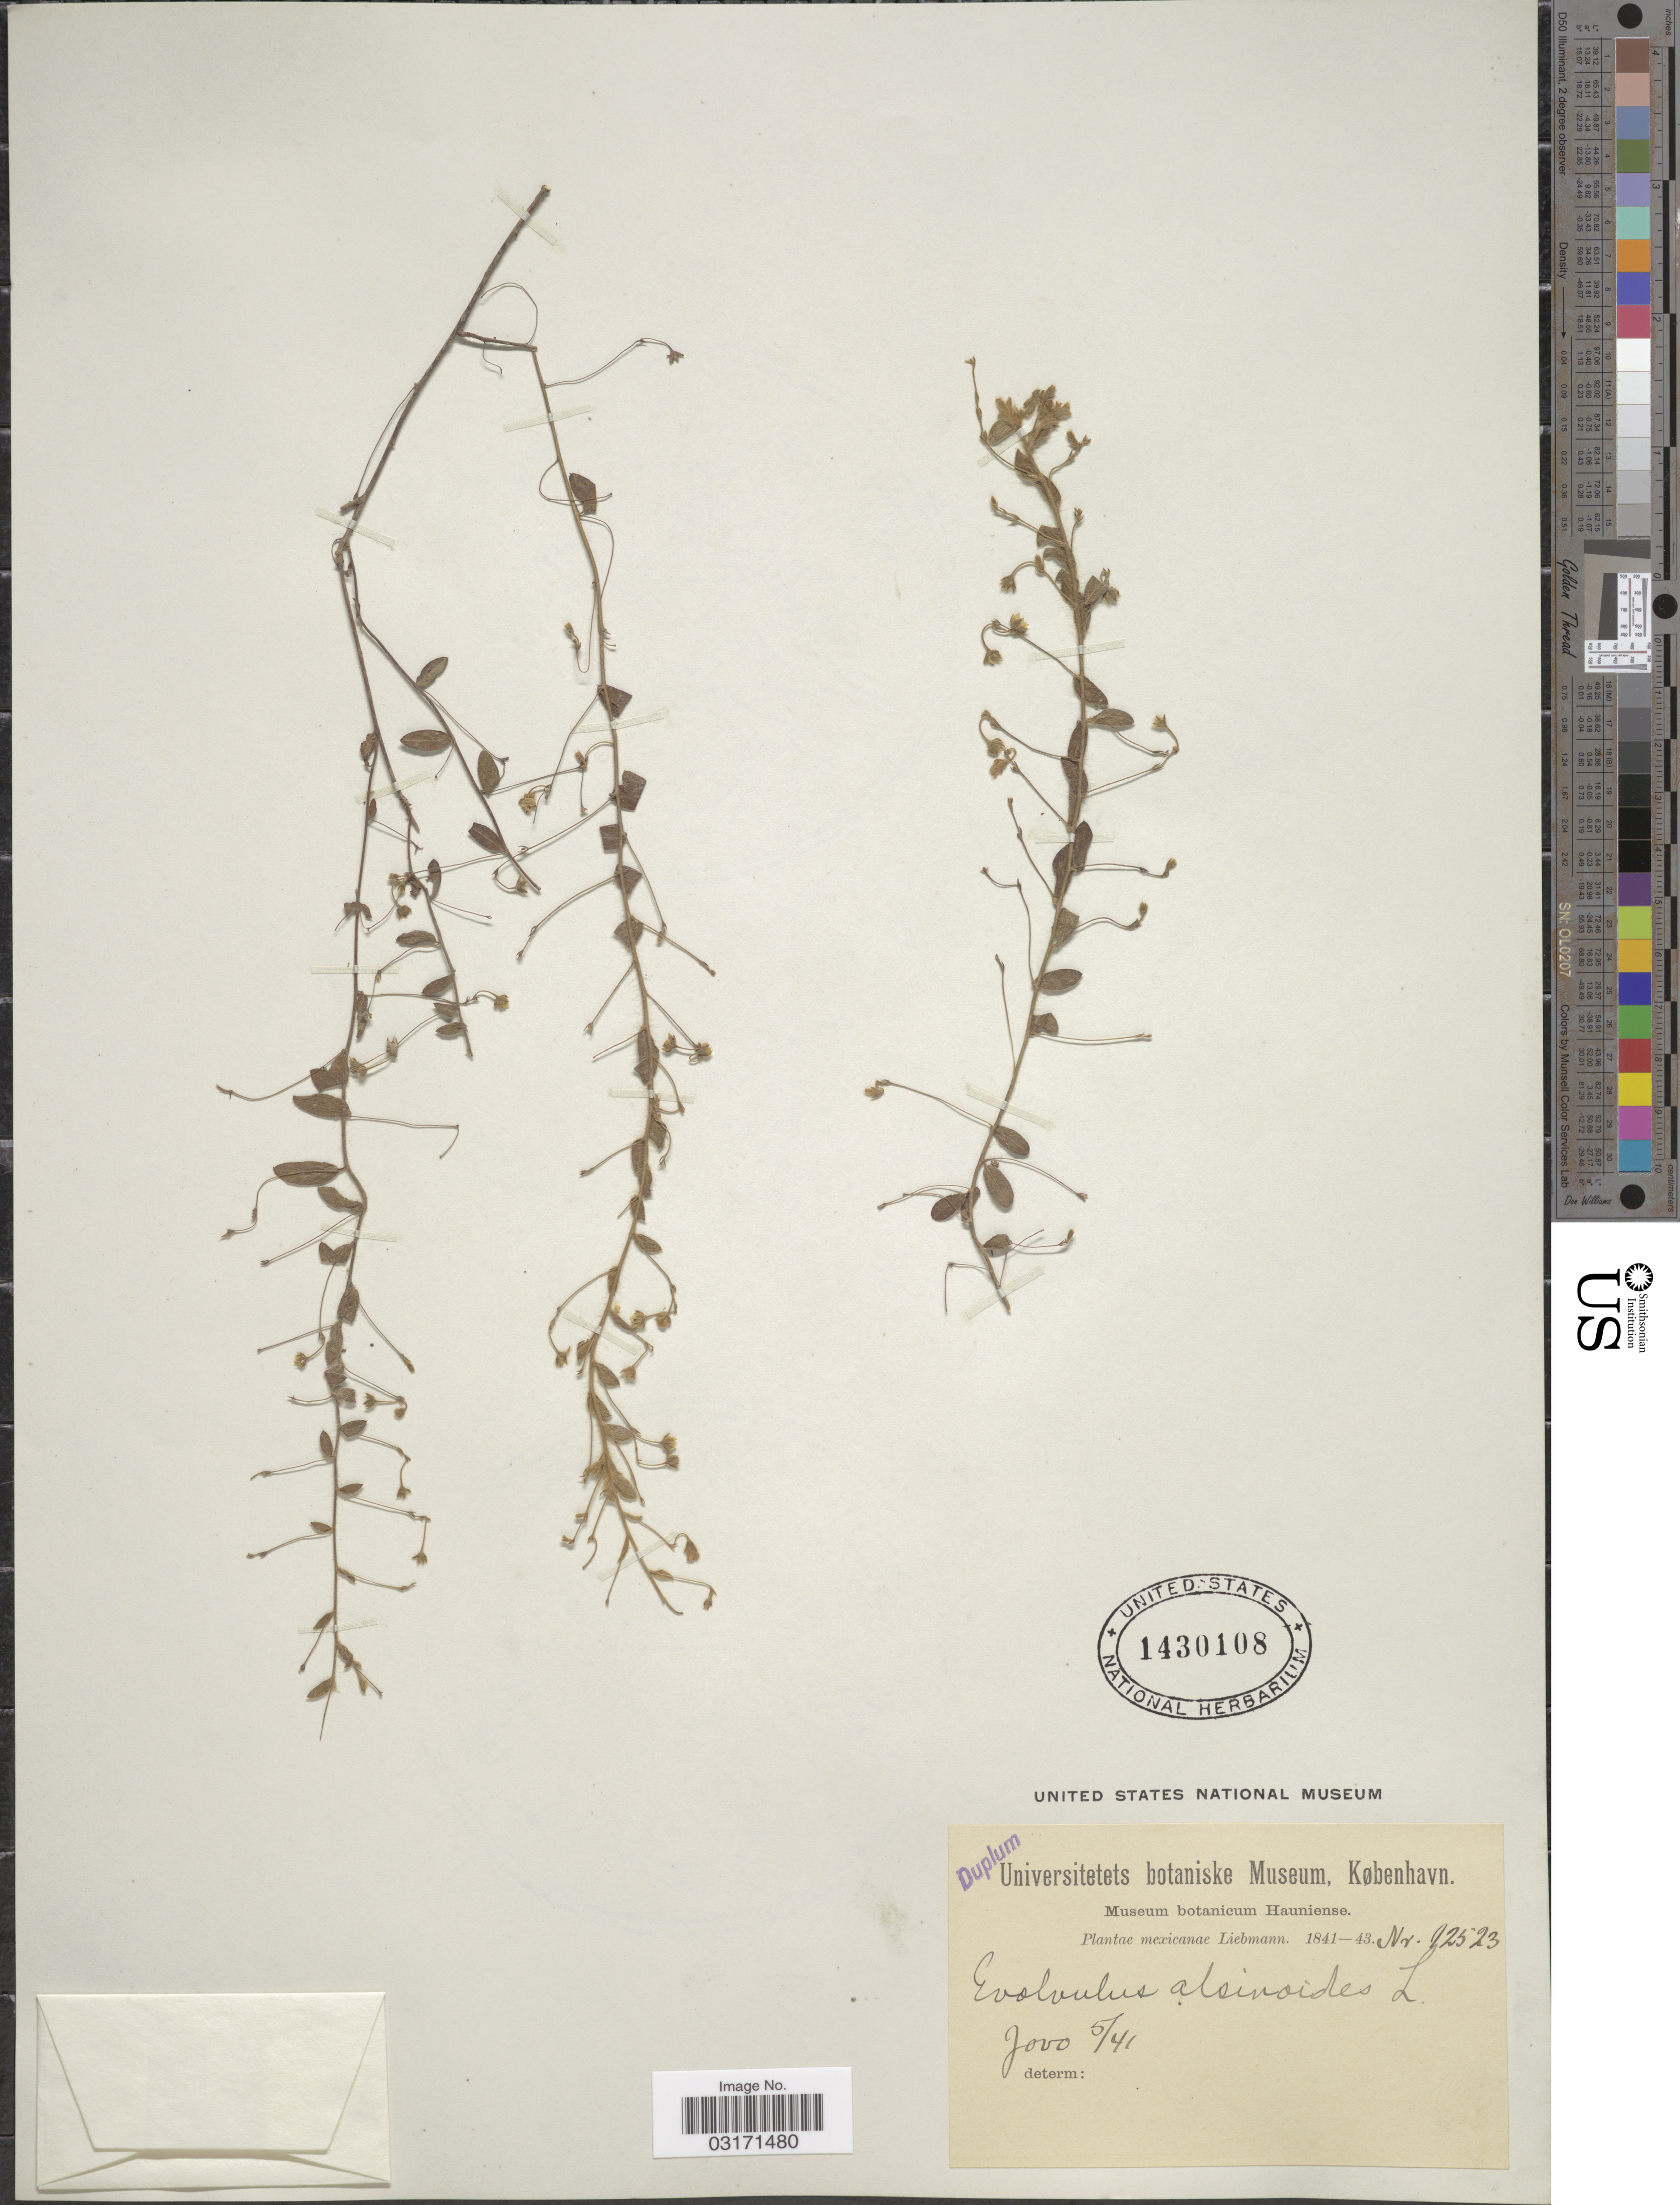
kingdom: Plantae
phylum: Tracheophyta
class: Magnoliopsida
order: Solanales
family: Convolvulaceae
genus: Evolvulus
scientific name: Evolvulus alsinoides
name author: (L.) L.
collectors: Liebmann, --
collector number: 12523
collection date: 1841-05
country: Mexico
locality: Jovo.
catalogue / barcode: US 1430108